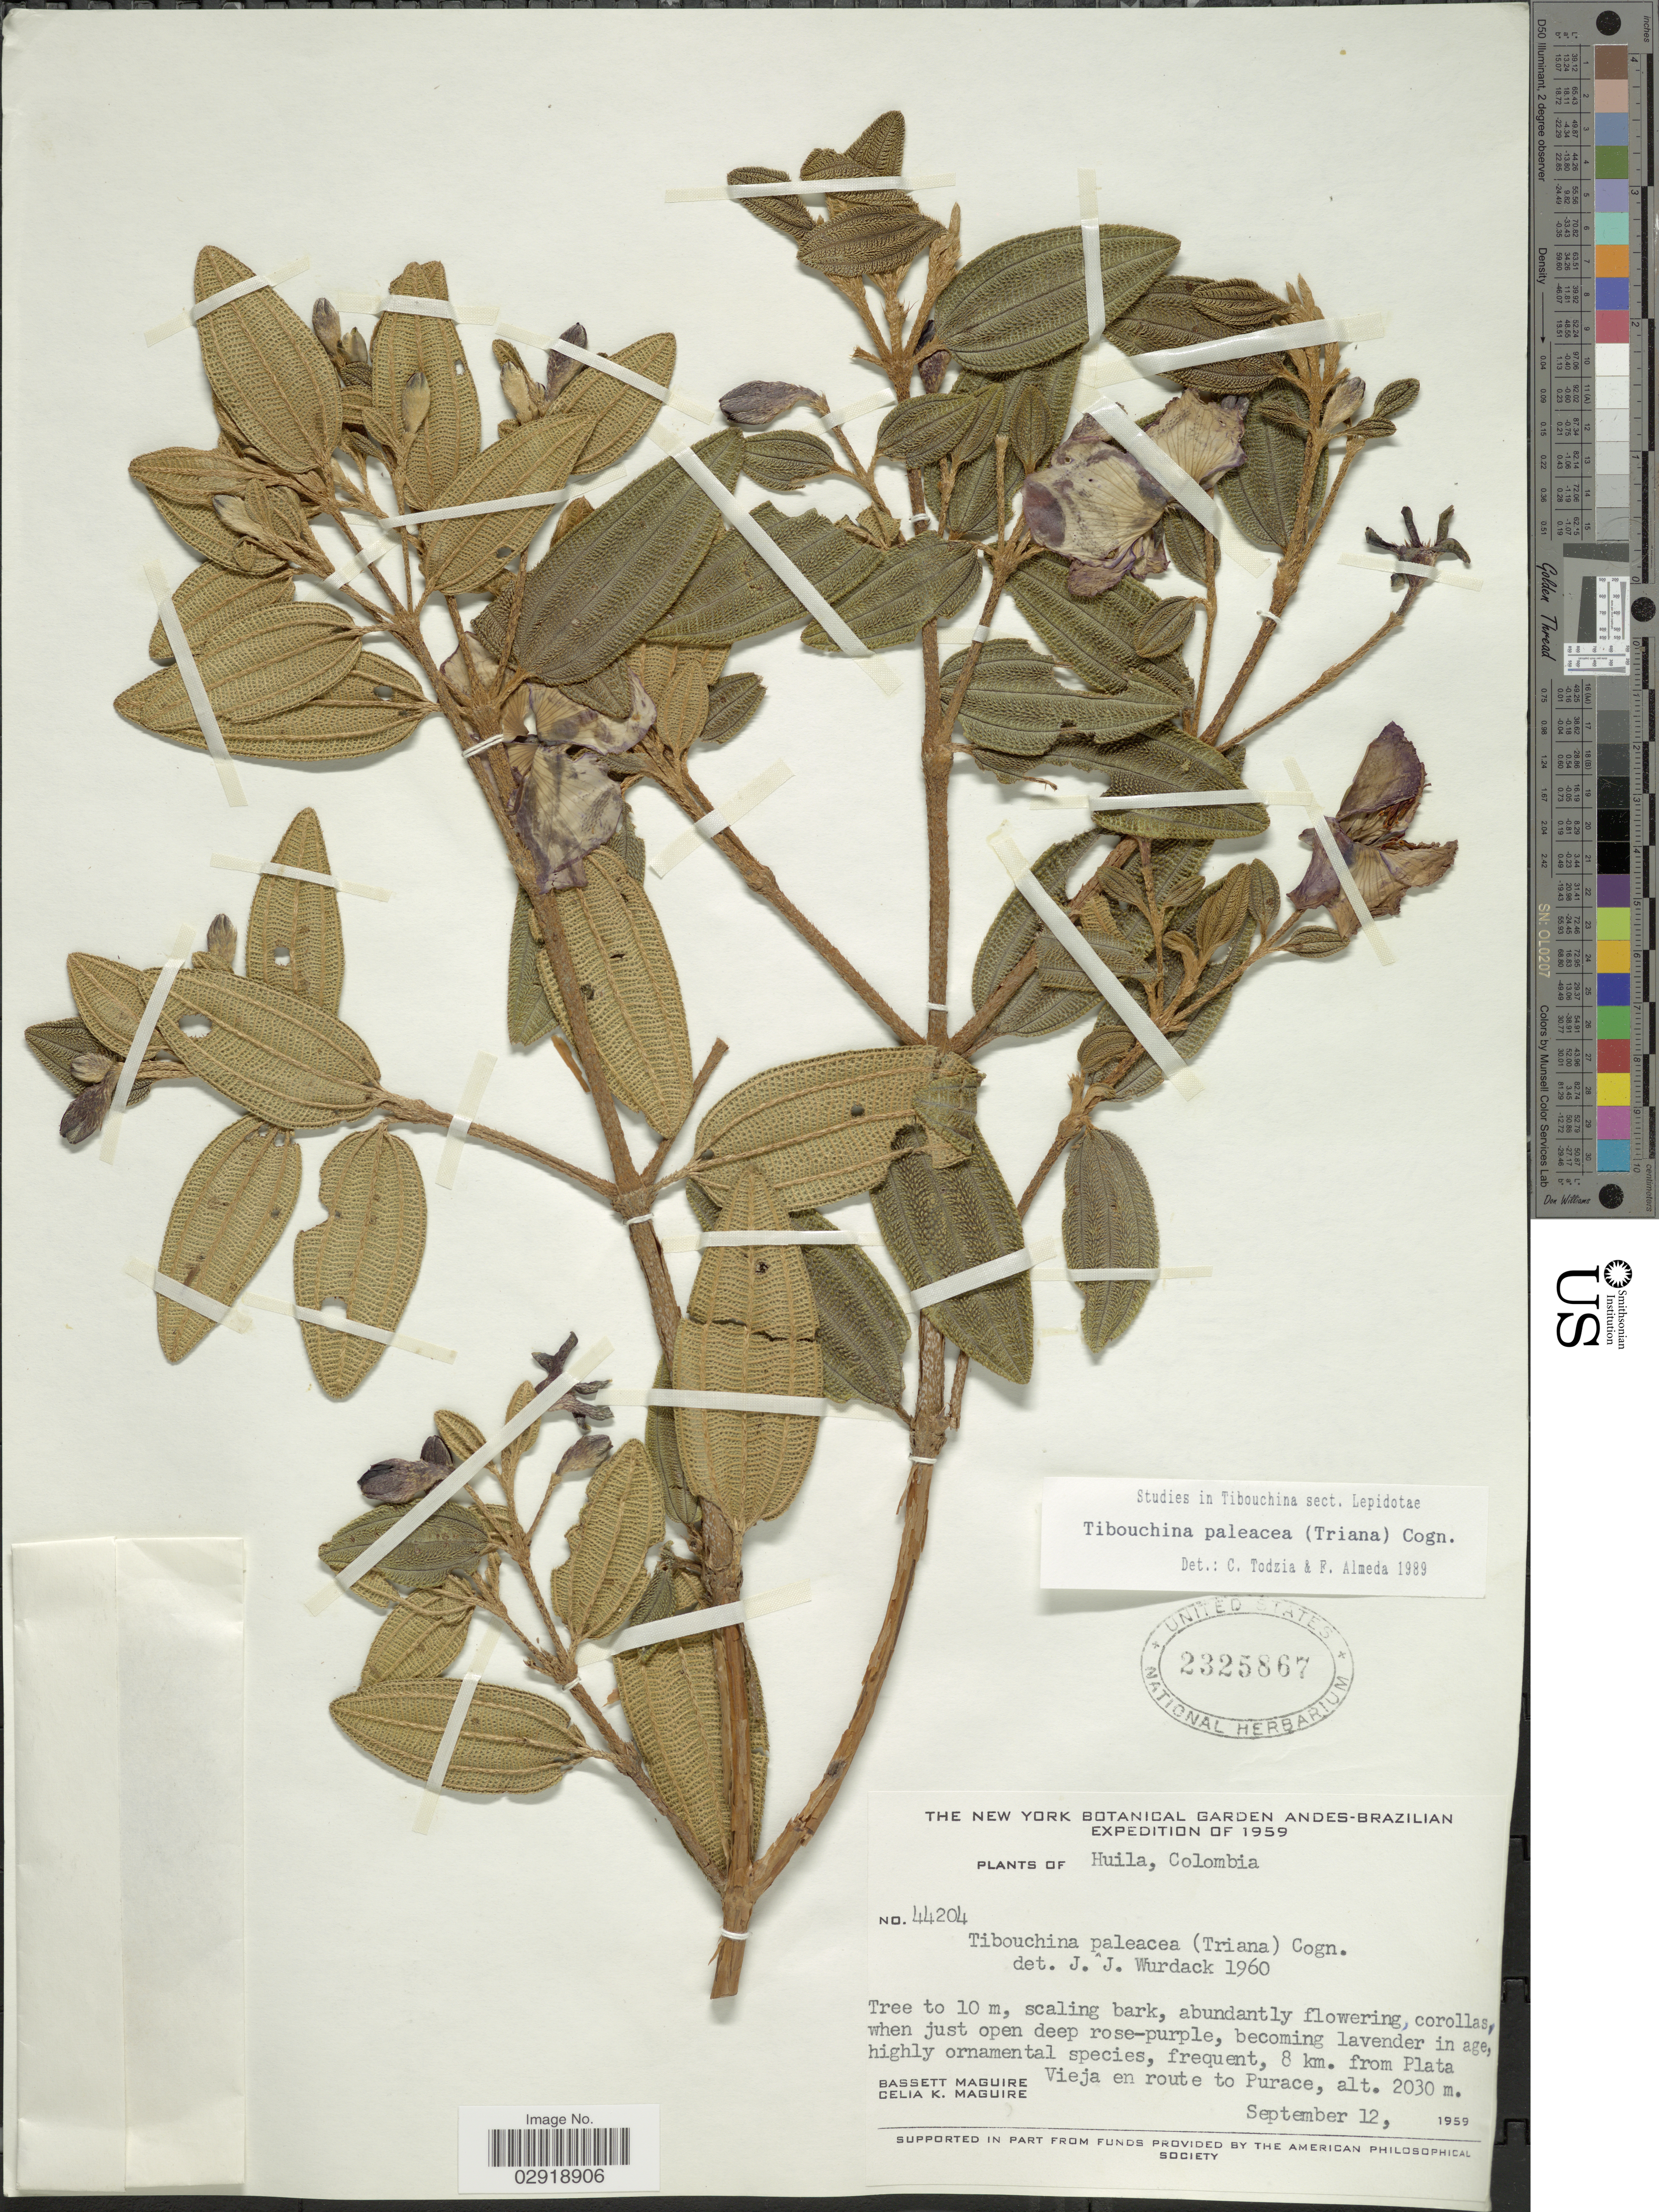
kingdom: Plantae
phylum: Tracheophyta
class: Magnoliopsida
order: Myrtales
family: Melastomataceae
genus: Andesanthus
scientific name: Andesanthus paleaceus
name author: (Triana) P.J.F. Guim. & Michelang.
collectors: B. Maguire & C. K. Maguire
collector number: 44204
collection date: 1959-09-12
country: Colombia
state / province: Huila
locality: Frequent, 8 km. from Plata Vieja en route to Purace.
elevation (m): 2030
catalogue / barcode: US 2325867